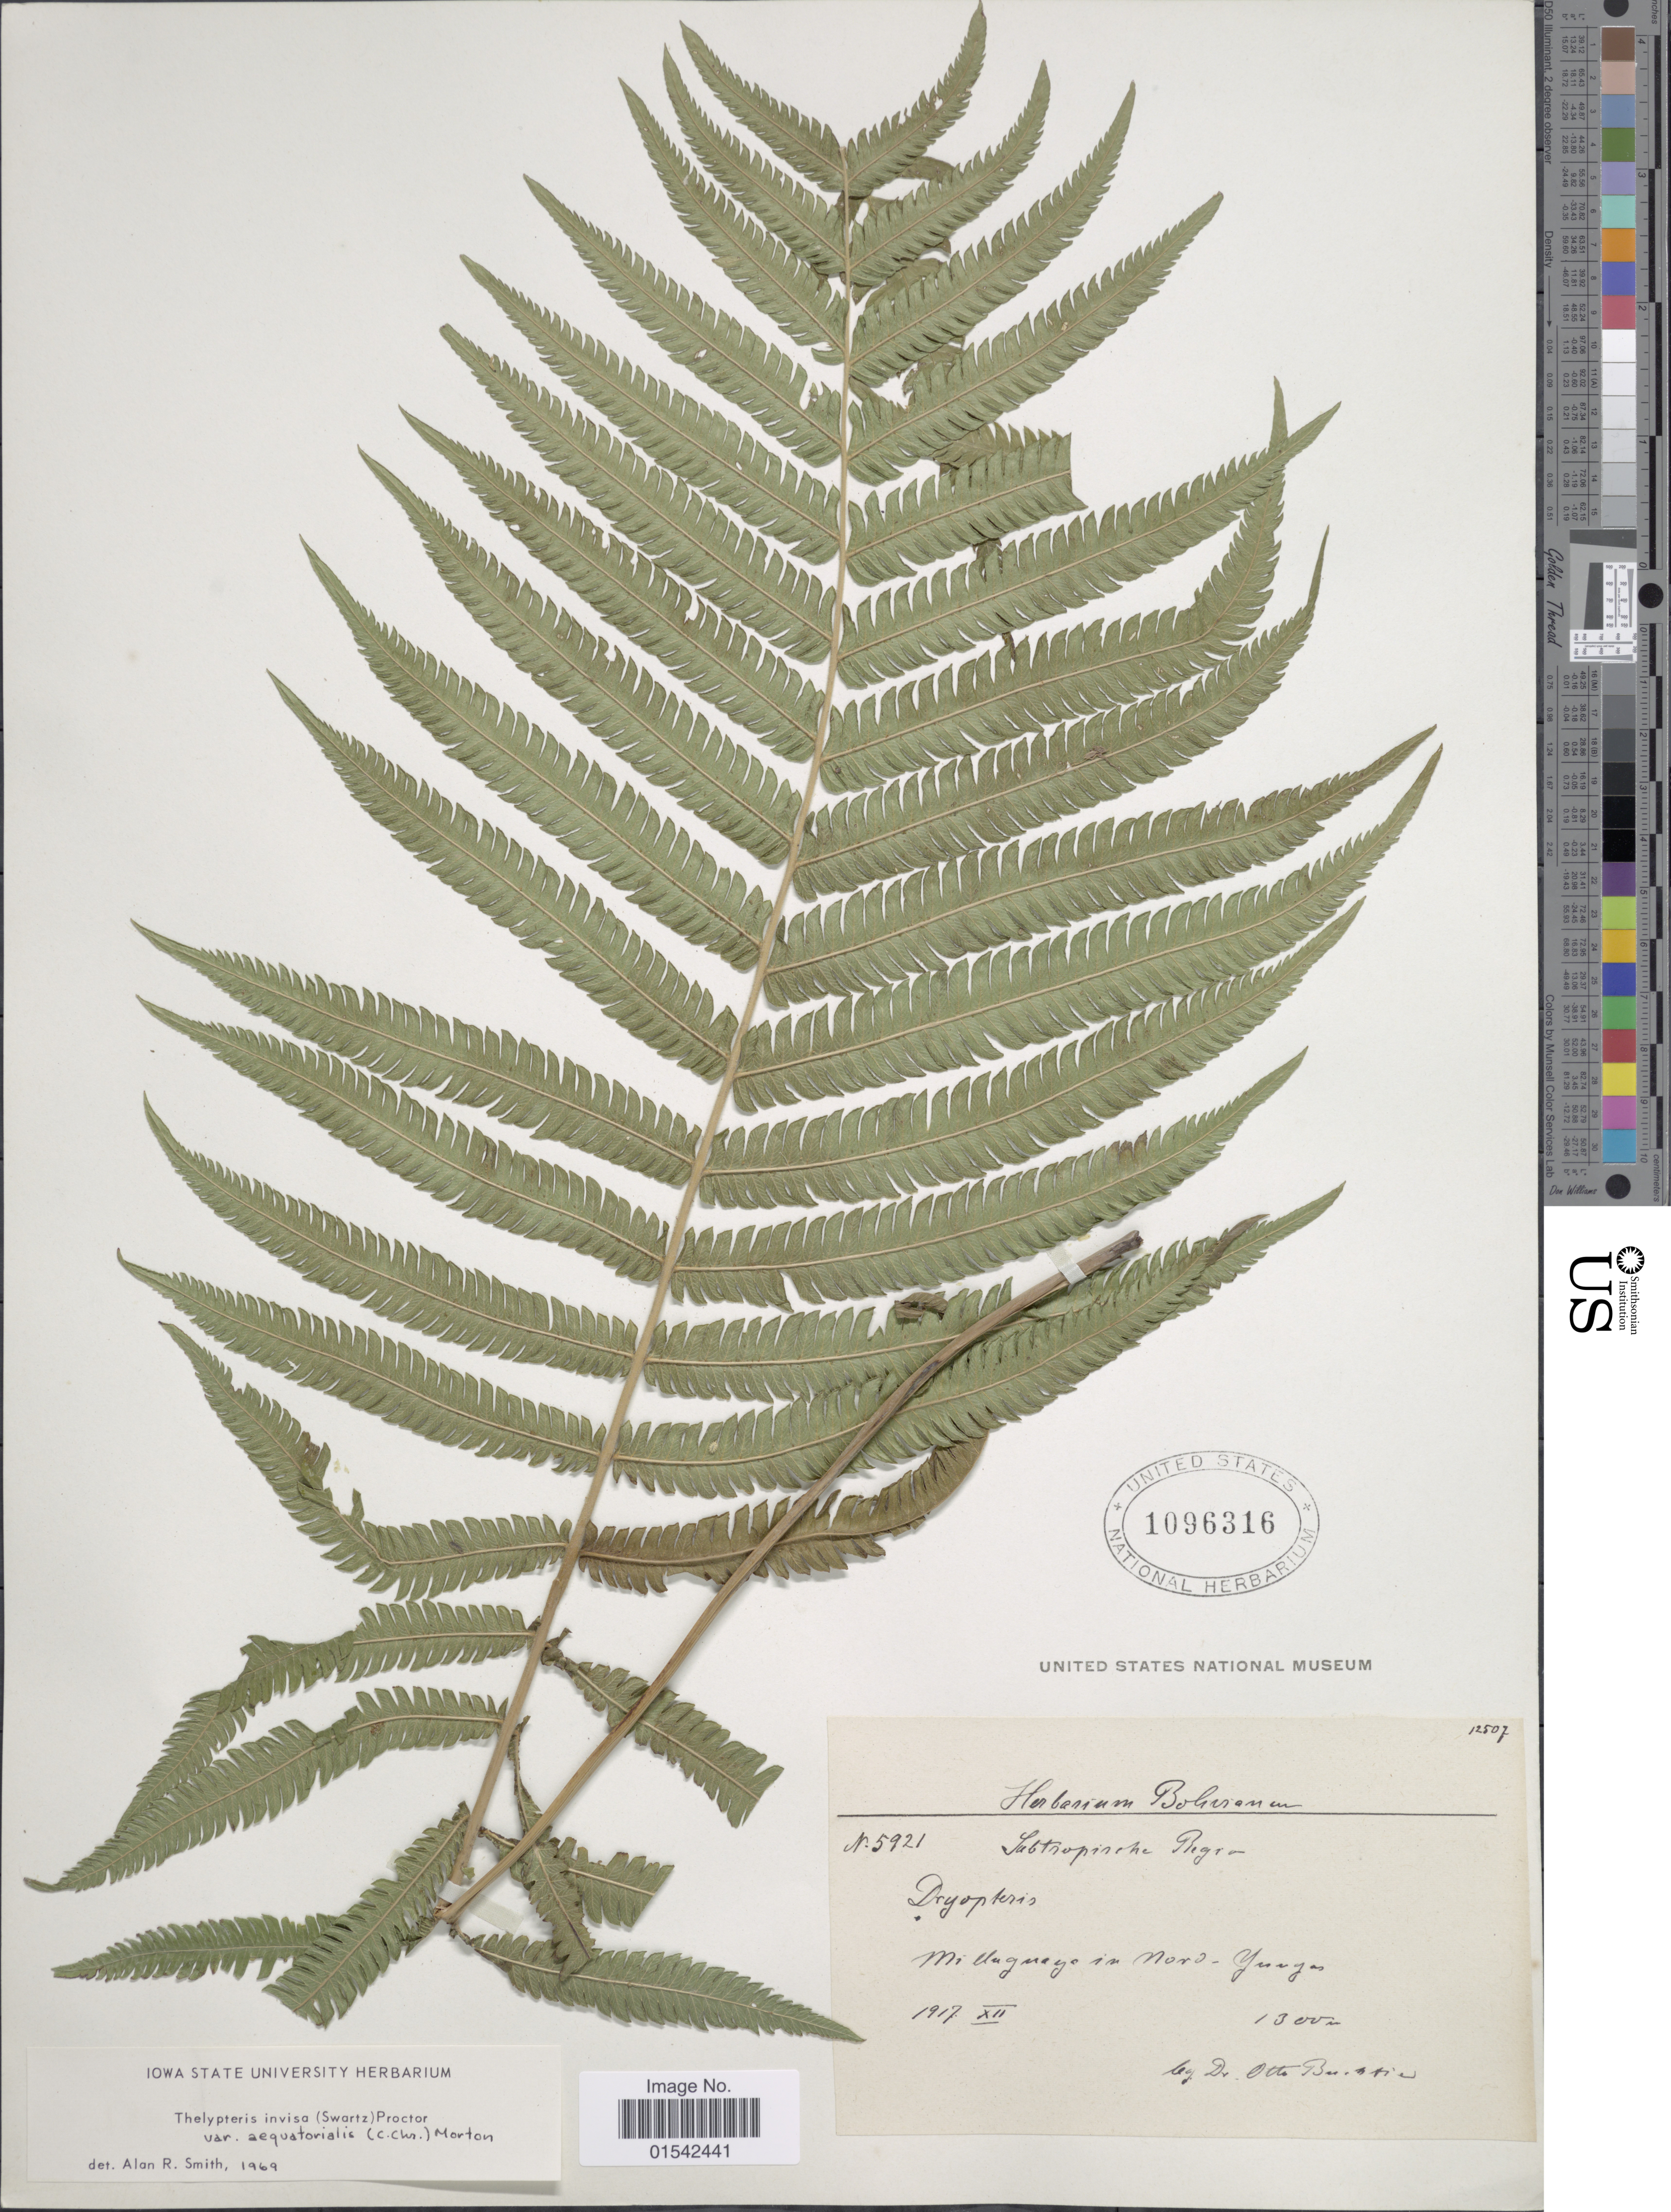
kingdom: Plantae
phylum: Tracheophyta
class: Polypodiopsida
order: Polypodiales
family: Thelypteridaceae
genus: Cyclosorus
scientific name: Cyclosorus clivalis (A.R. Sm.) comb. nov., ined 2015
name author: (A.R. Sm.)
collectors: O. Buchtien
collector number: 5921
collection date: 1917-12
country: Bolivia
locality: Milluguego in Nord-Yungas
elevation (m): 1300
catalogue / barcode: US 1096316